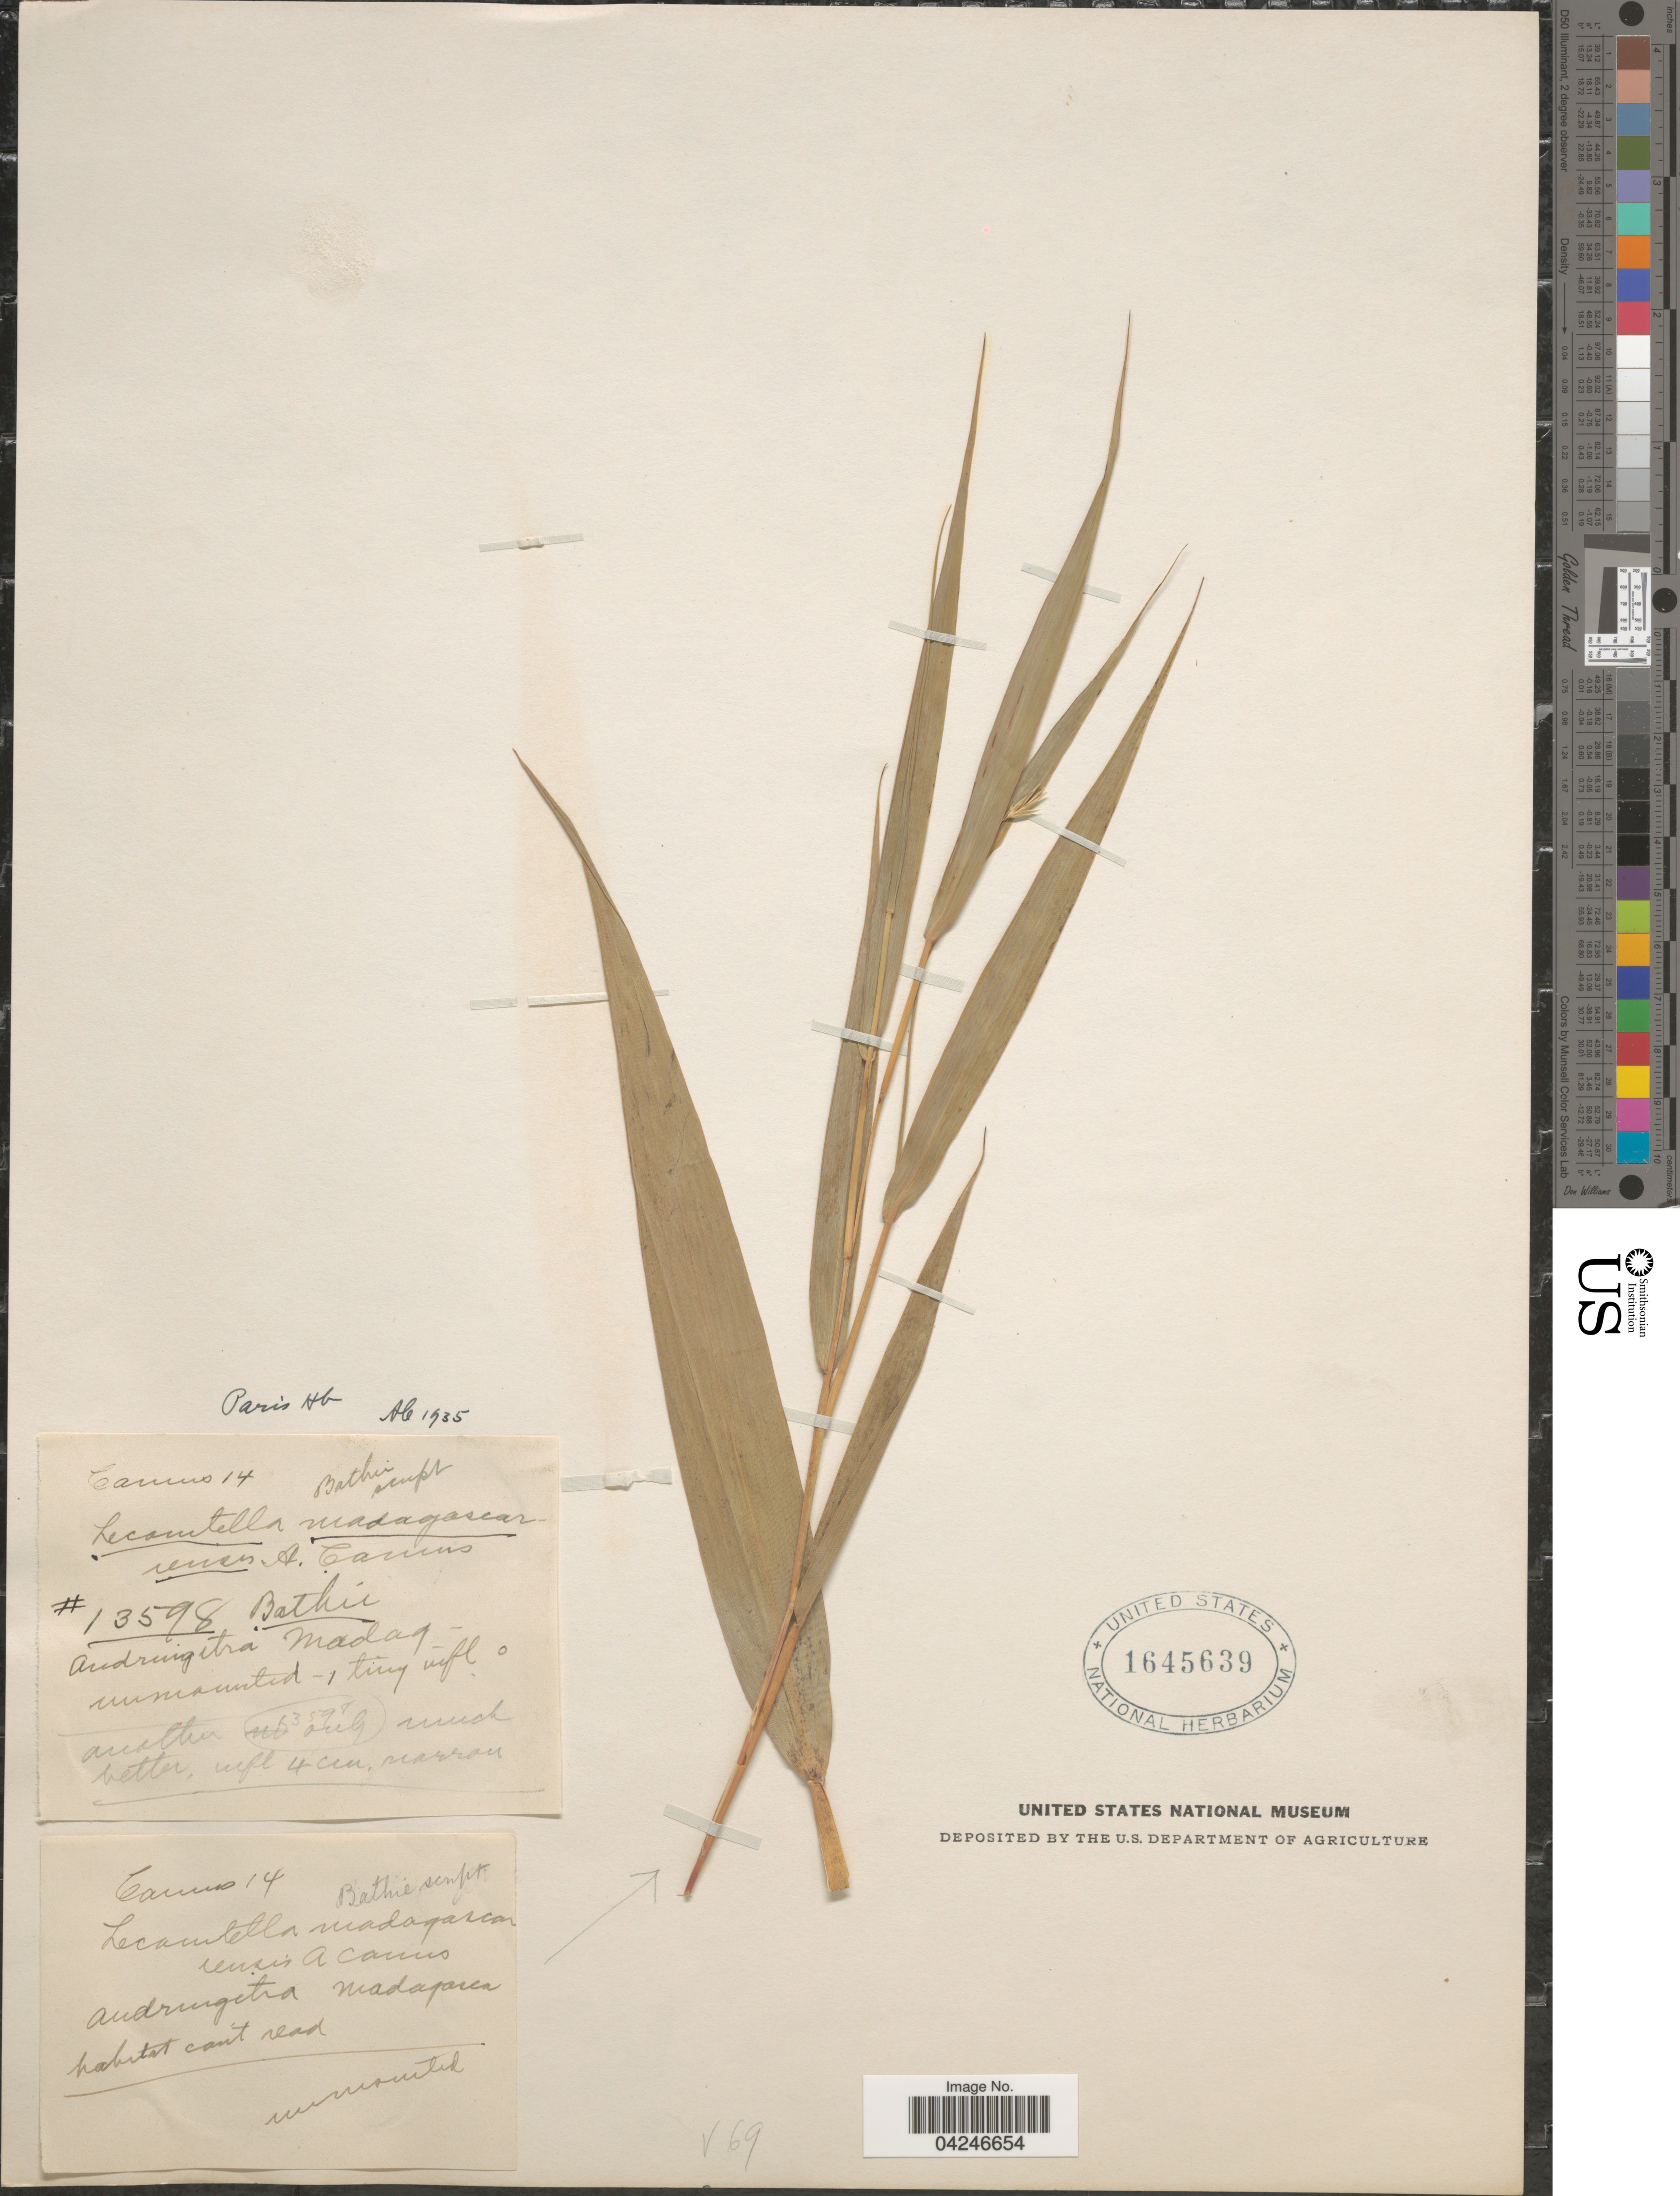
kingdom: Plantae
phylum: Tracheophyta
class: Liliopsida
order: Poales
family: Poaceae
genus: Lecomtella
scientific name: Lecomtella madagascariensis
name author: A. Camus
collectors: Bathie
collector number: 13598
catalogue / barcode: US 1645639